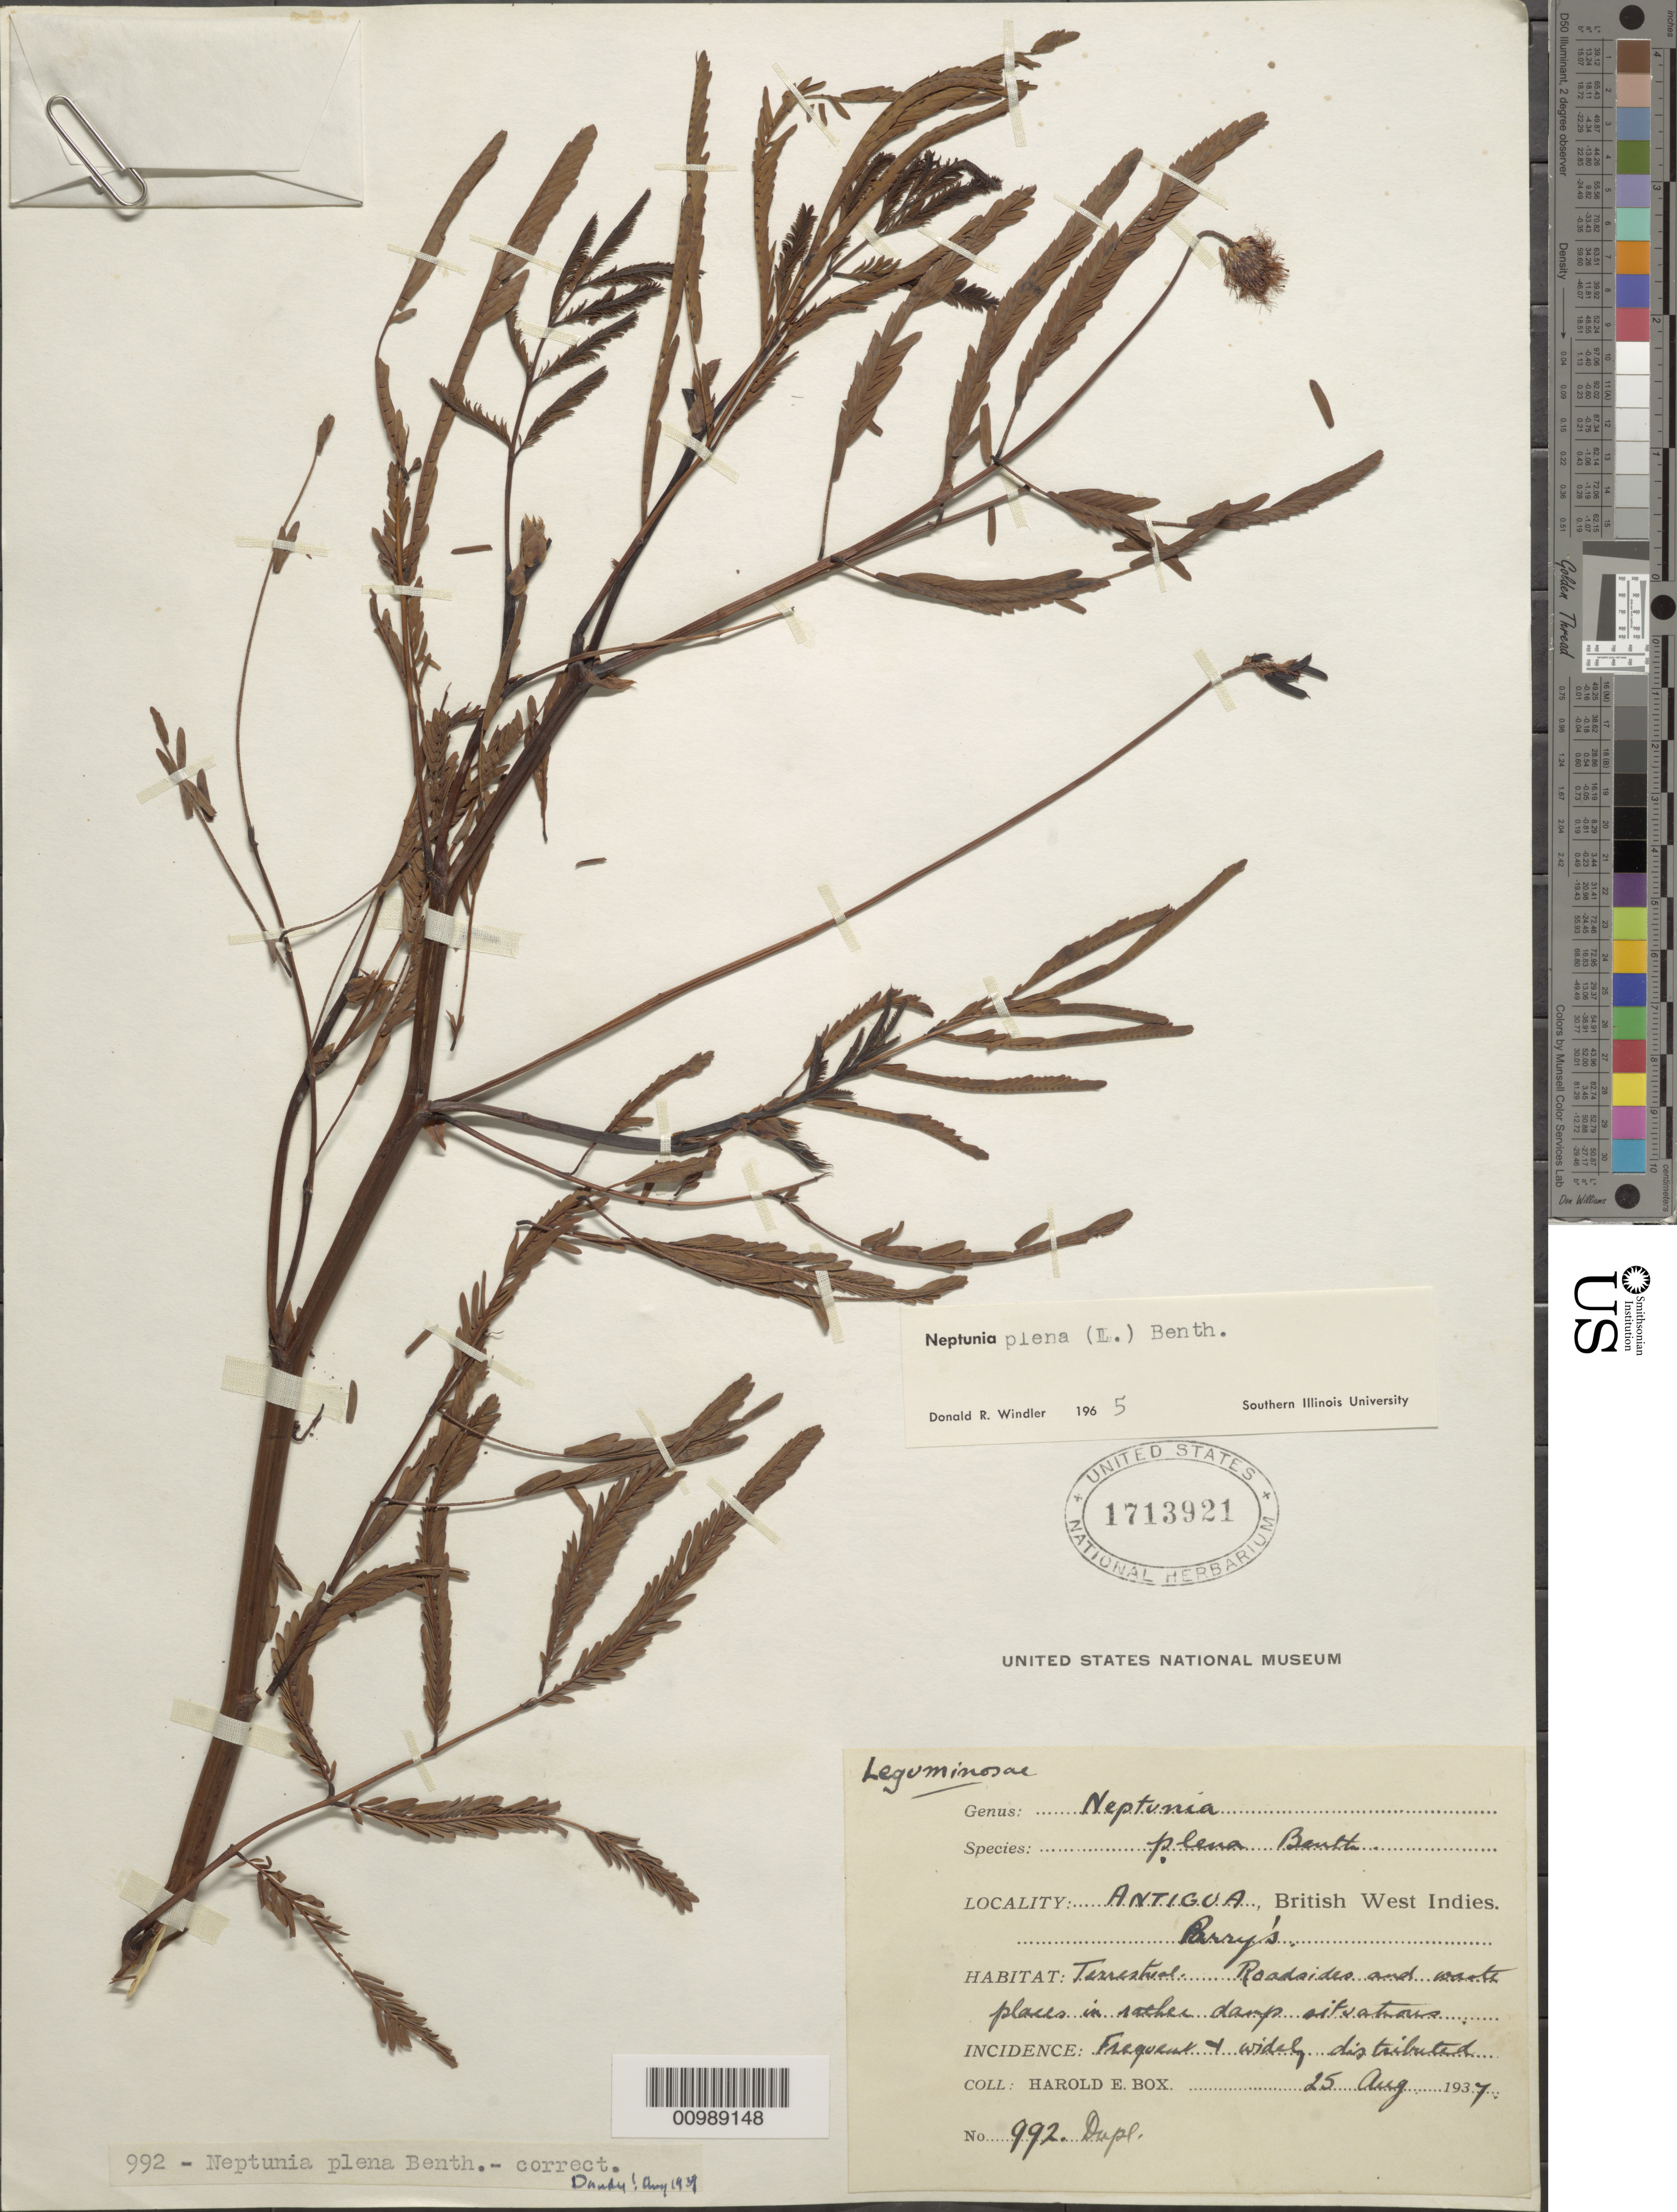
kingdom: Plantae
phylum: Tracheophyta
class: Magnoliopsida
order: Fabales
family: Fabaceae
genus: Neptunia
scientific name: Neptunia plena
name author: (L.) Benth.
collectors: H. E. Box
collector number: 992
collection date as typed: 25 Aug 1937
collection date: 1937-08-25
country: Antigua and Barbuda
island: Antigua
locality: Parry's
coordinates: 0 N, 0 E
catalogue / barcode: US 1713921